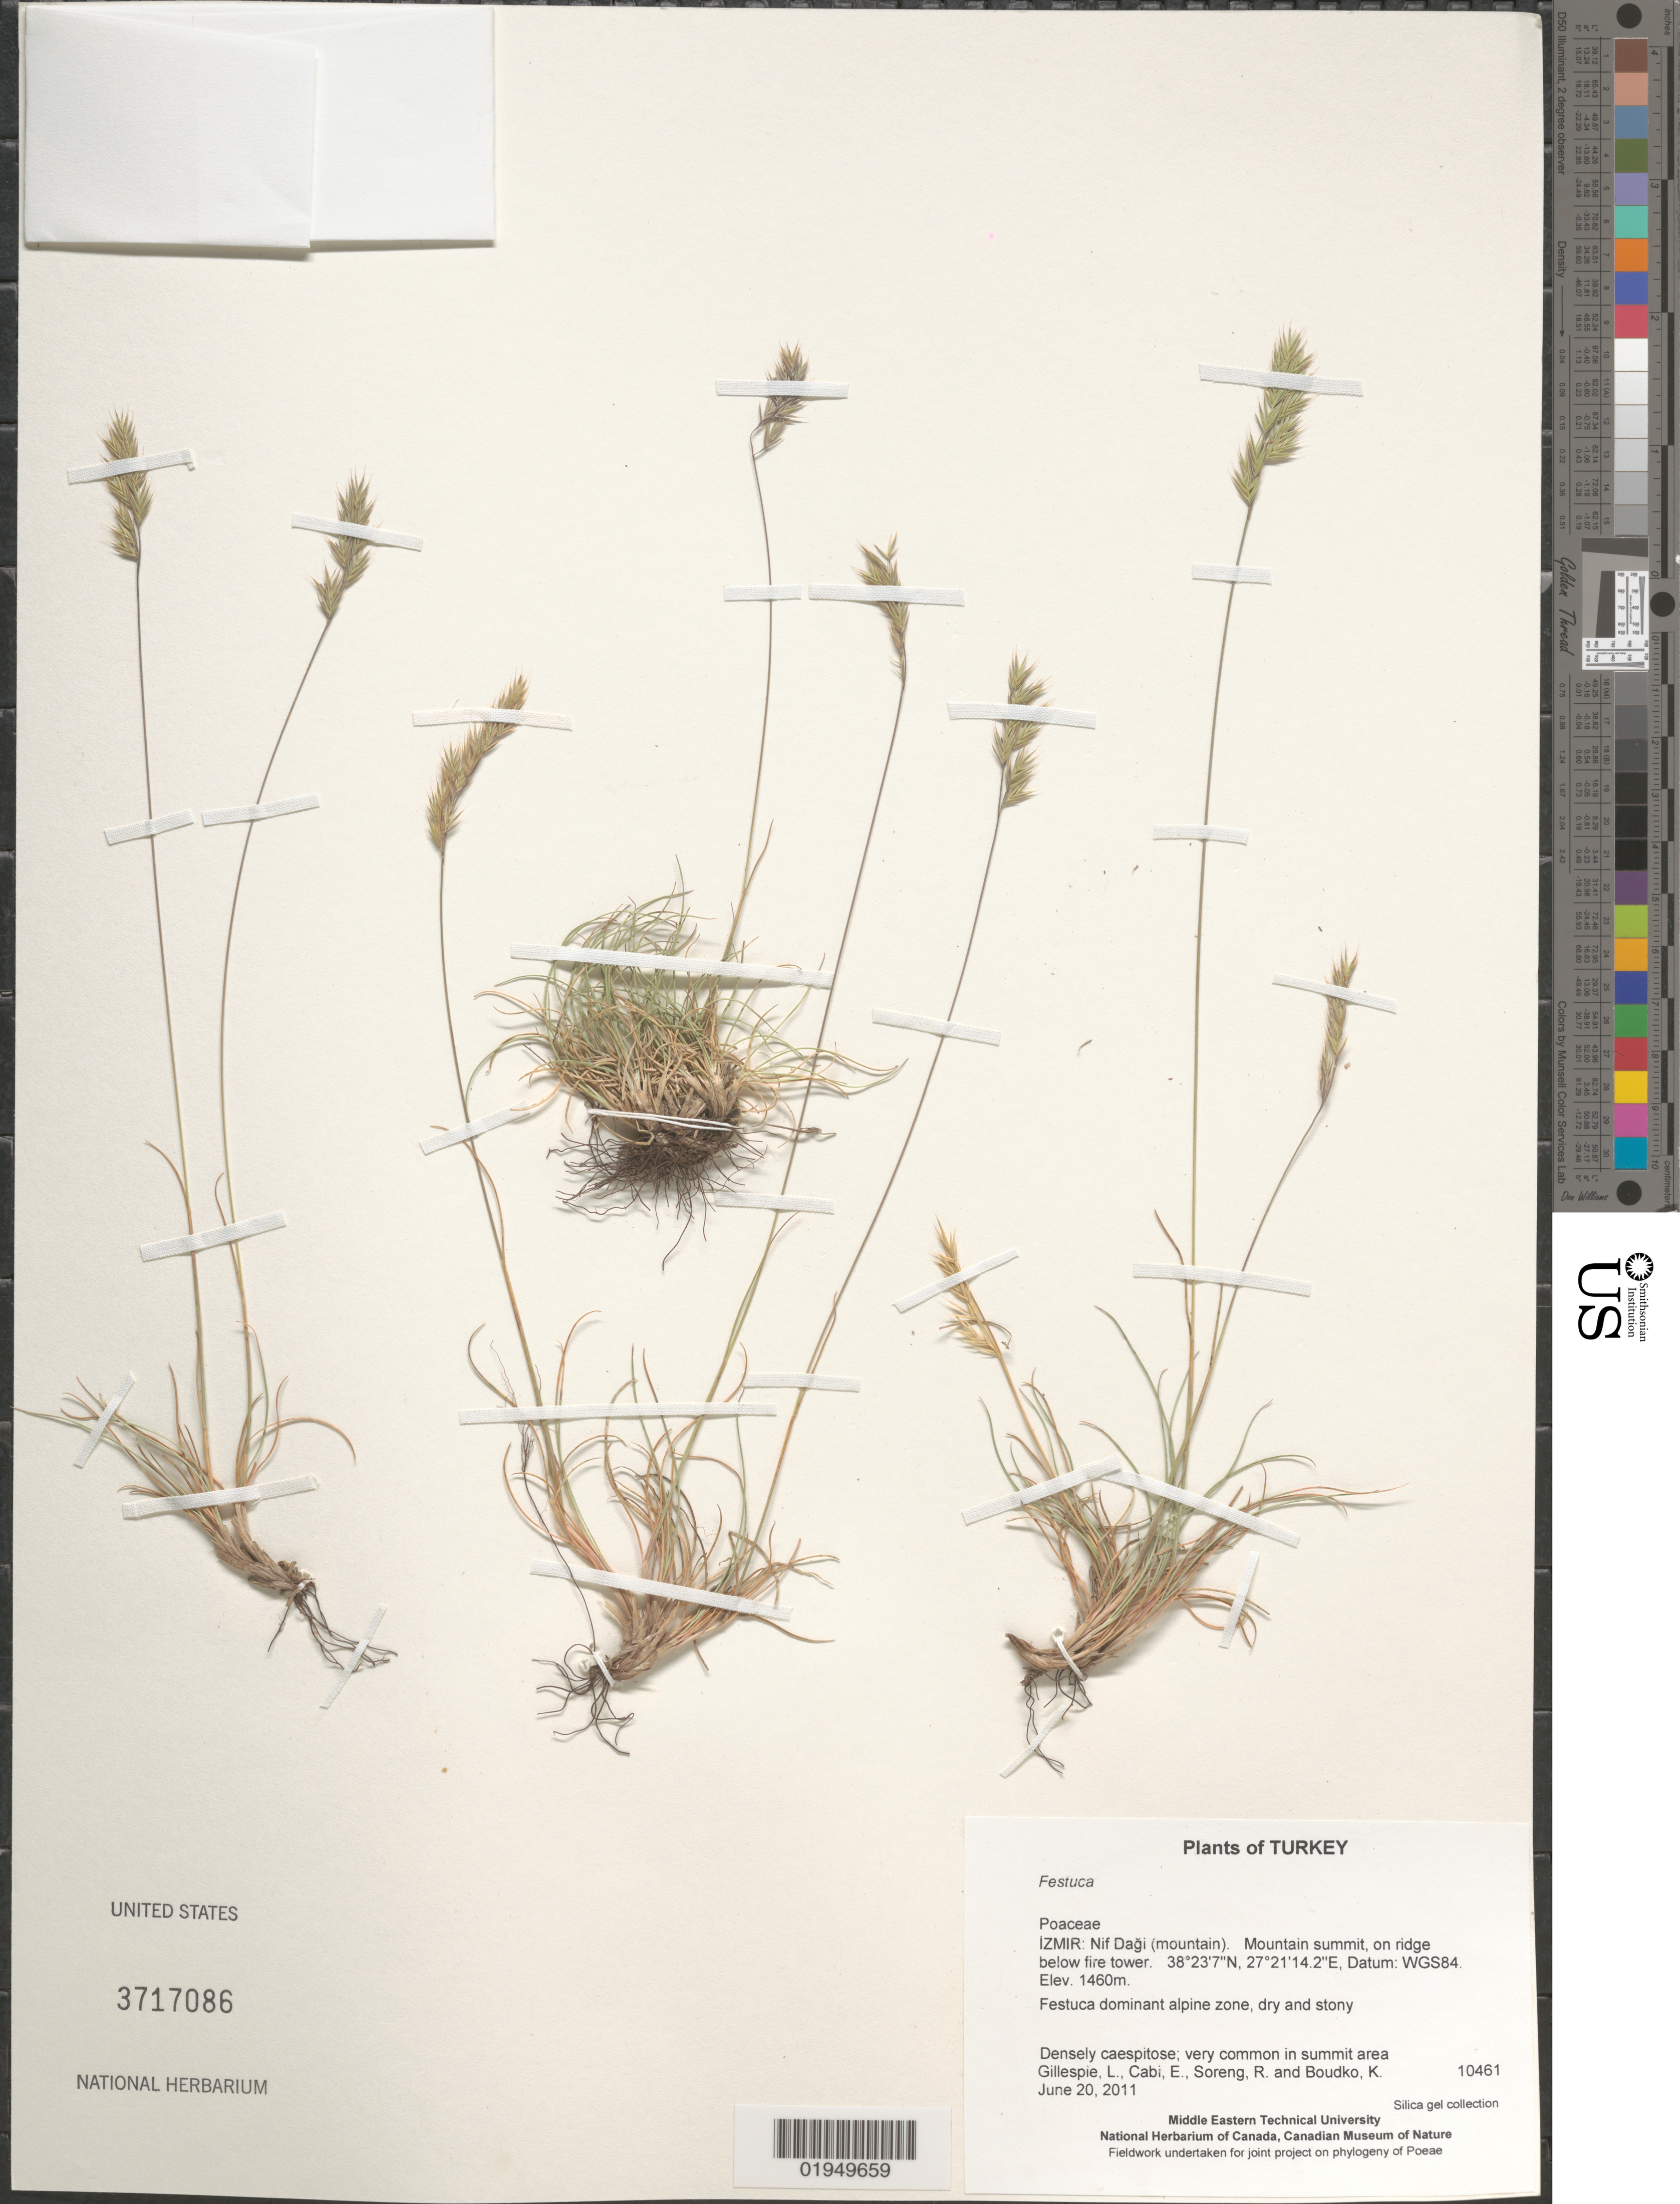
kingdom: Plantae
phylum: Tracheophyta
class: Liliopsida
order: Poales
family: Poaceae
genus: Festuca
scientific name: Festuca sp.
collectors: L. J. Gillespie, E. Cabi, R. J. Soreng & K. Boudko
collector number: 10461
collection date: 2011-06-20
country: Turkey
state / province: Izmir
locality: Nif Dagi (mountain). Mountain summit, on ridge below fire tower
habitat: Festuca dominant alpine zone, dry and stony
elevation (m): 1460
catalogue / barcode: US 3717086